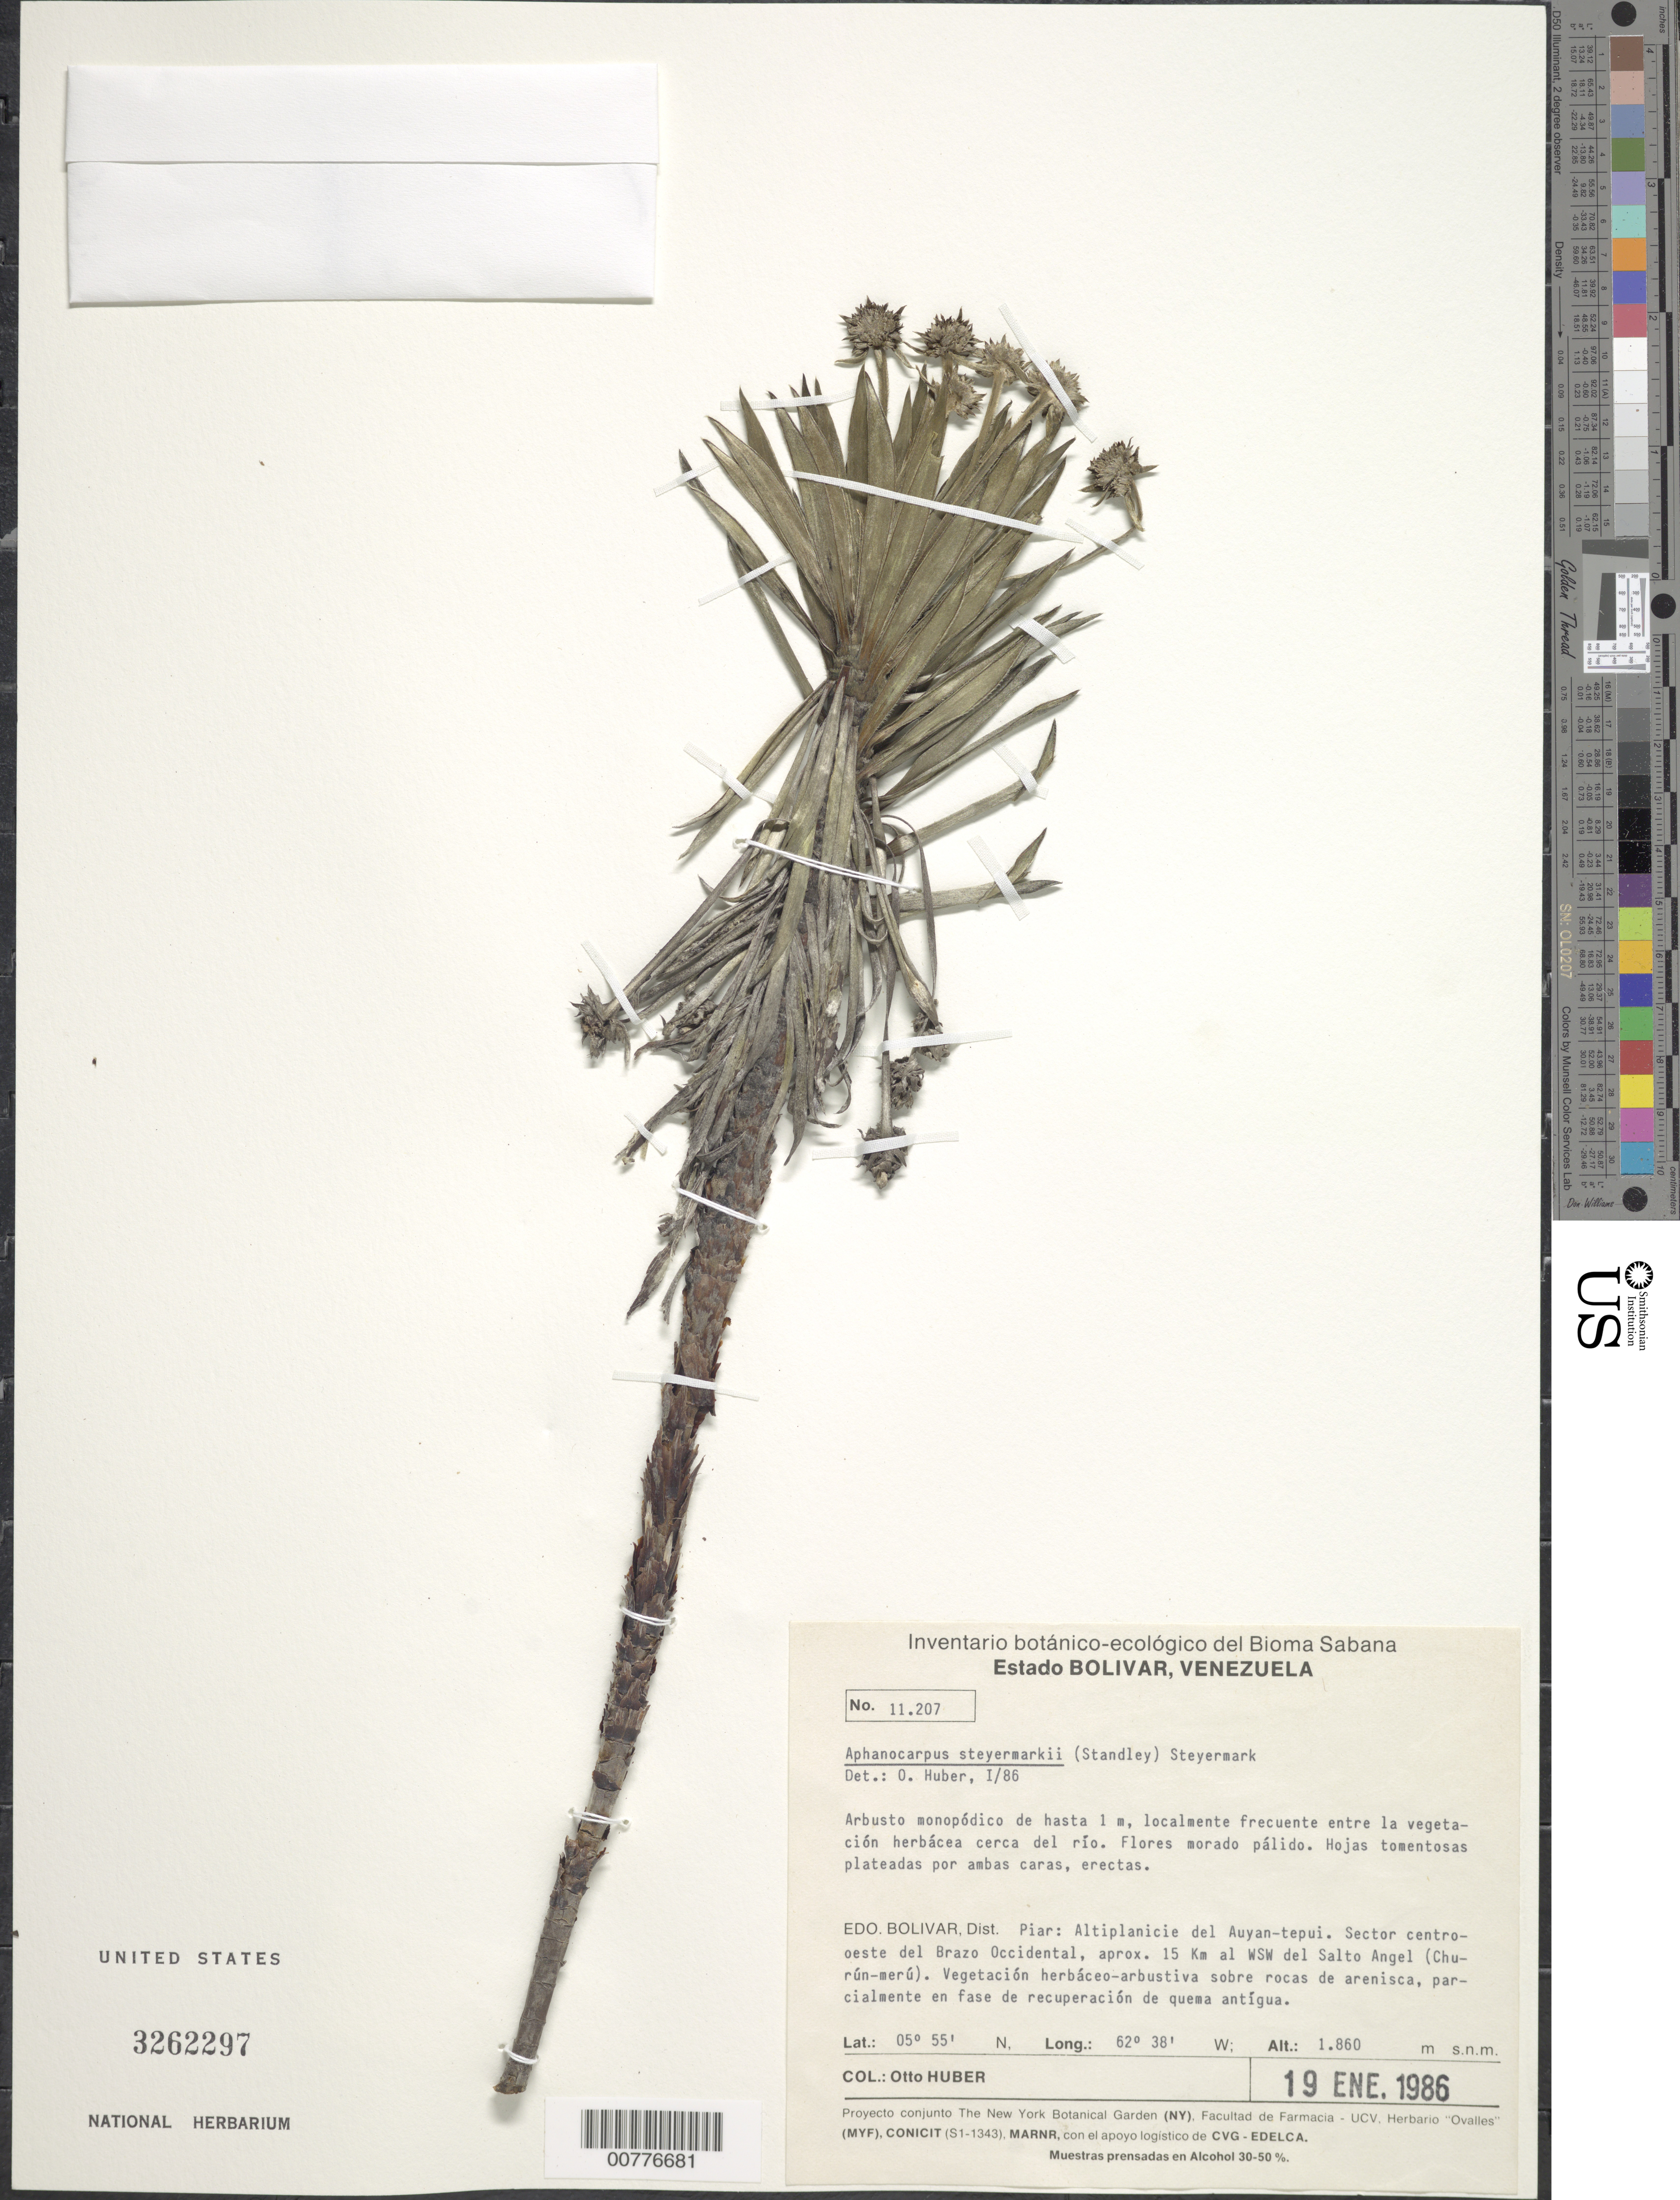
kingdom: Plantae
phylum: Tracheophyta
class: Magnoliopsida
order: Gentianales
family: Rubiaceae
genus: Aphanocarpus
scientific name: Aphanocarpus steyermarkii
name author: (Standl.) Steyerm.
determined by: Huber, Otto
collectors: O. Huber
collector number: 11207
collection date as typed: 19-Jan-86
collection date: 1986-01-19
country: Venezuela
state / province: Bolívar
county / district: Piar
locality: Auyan-tepuí, centro-oeste del Brazo Occidental, 15 km WSW Salto Angel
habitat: Vegetación herbácea cerca del río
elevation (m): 1860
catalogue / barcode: US 3262297